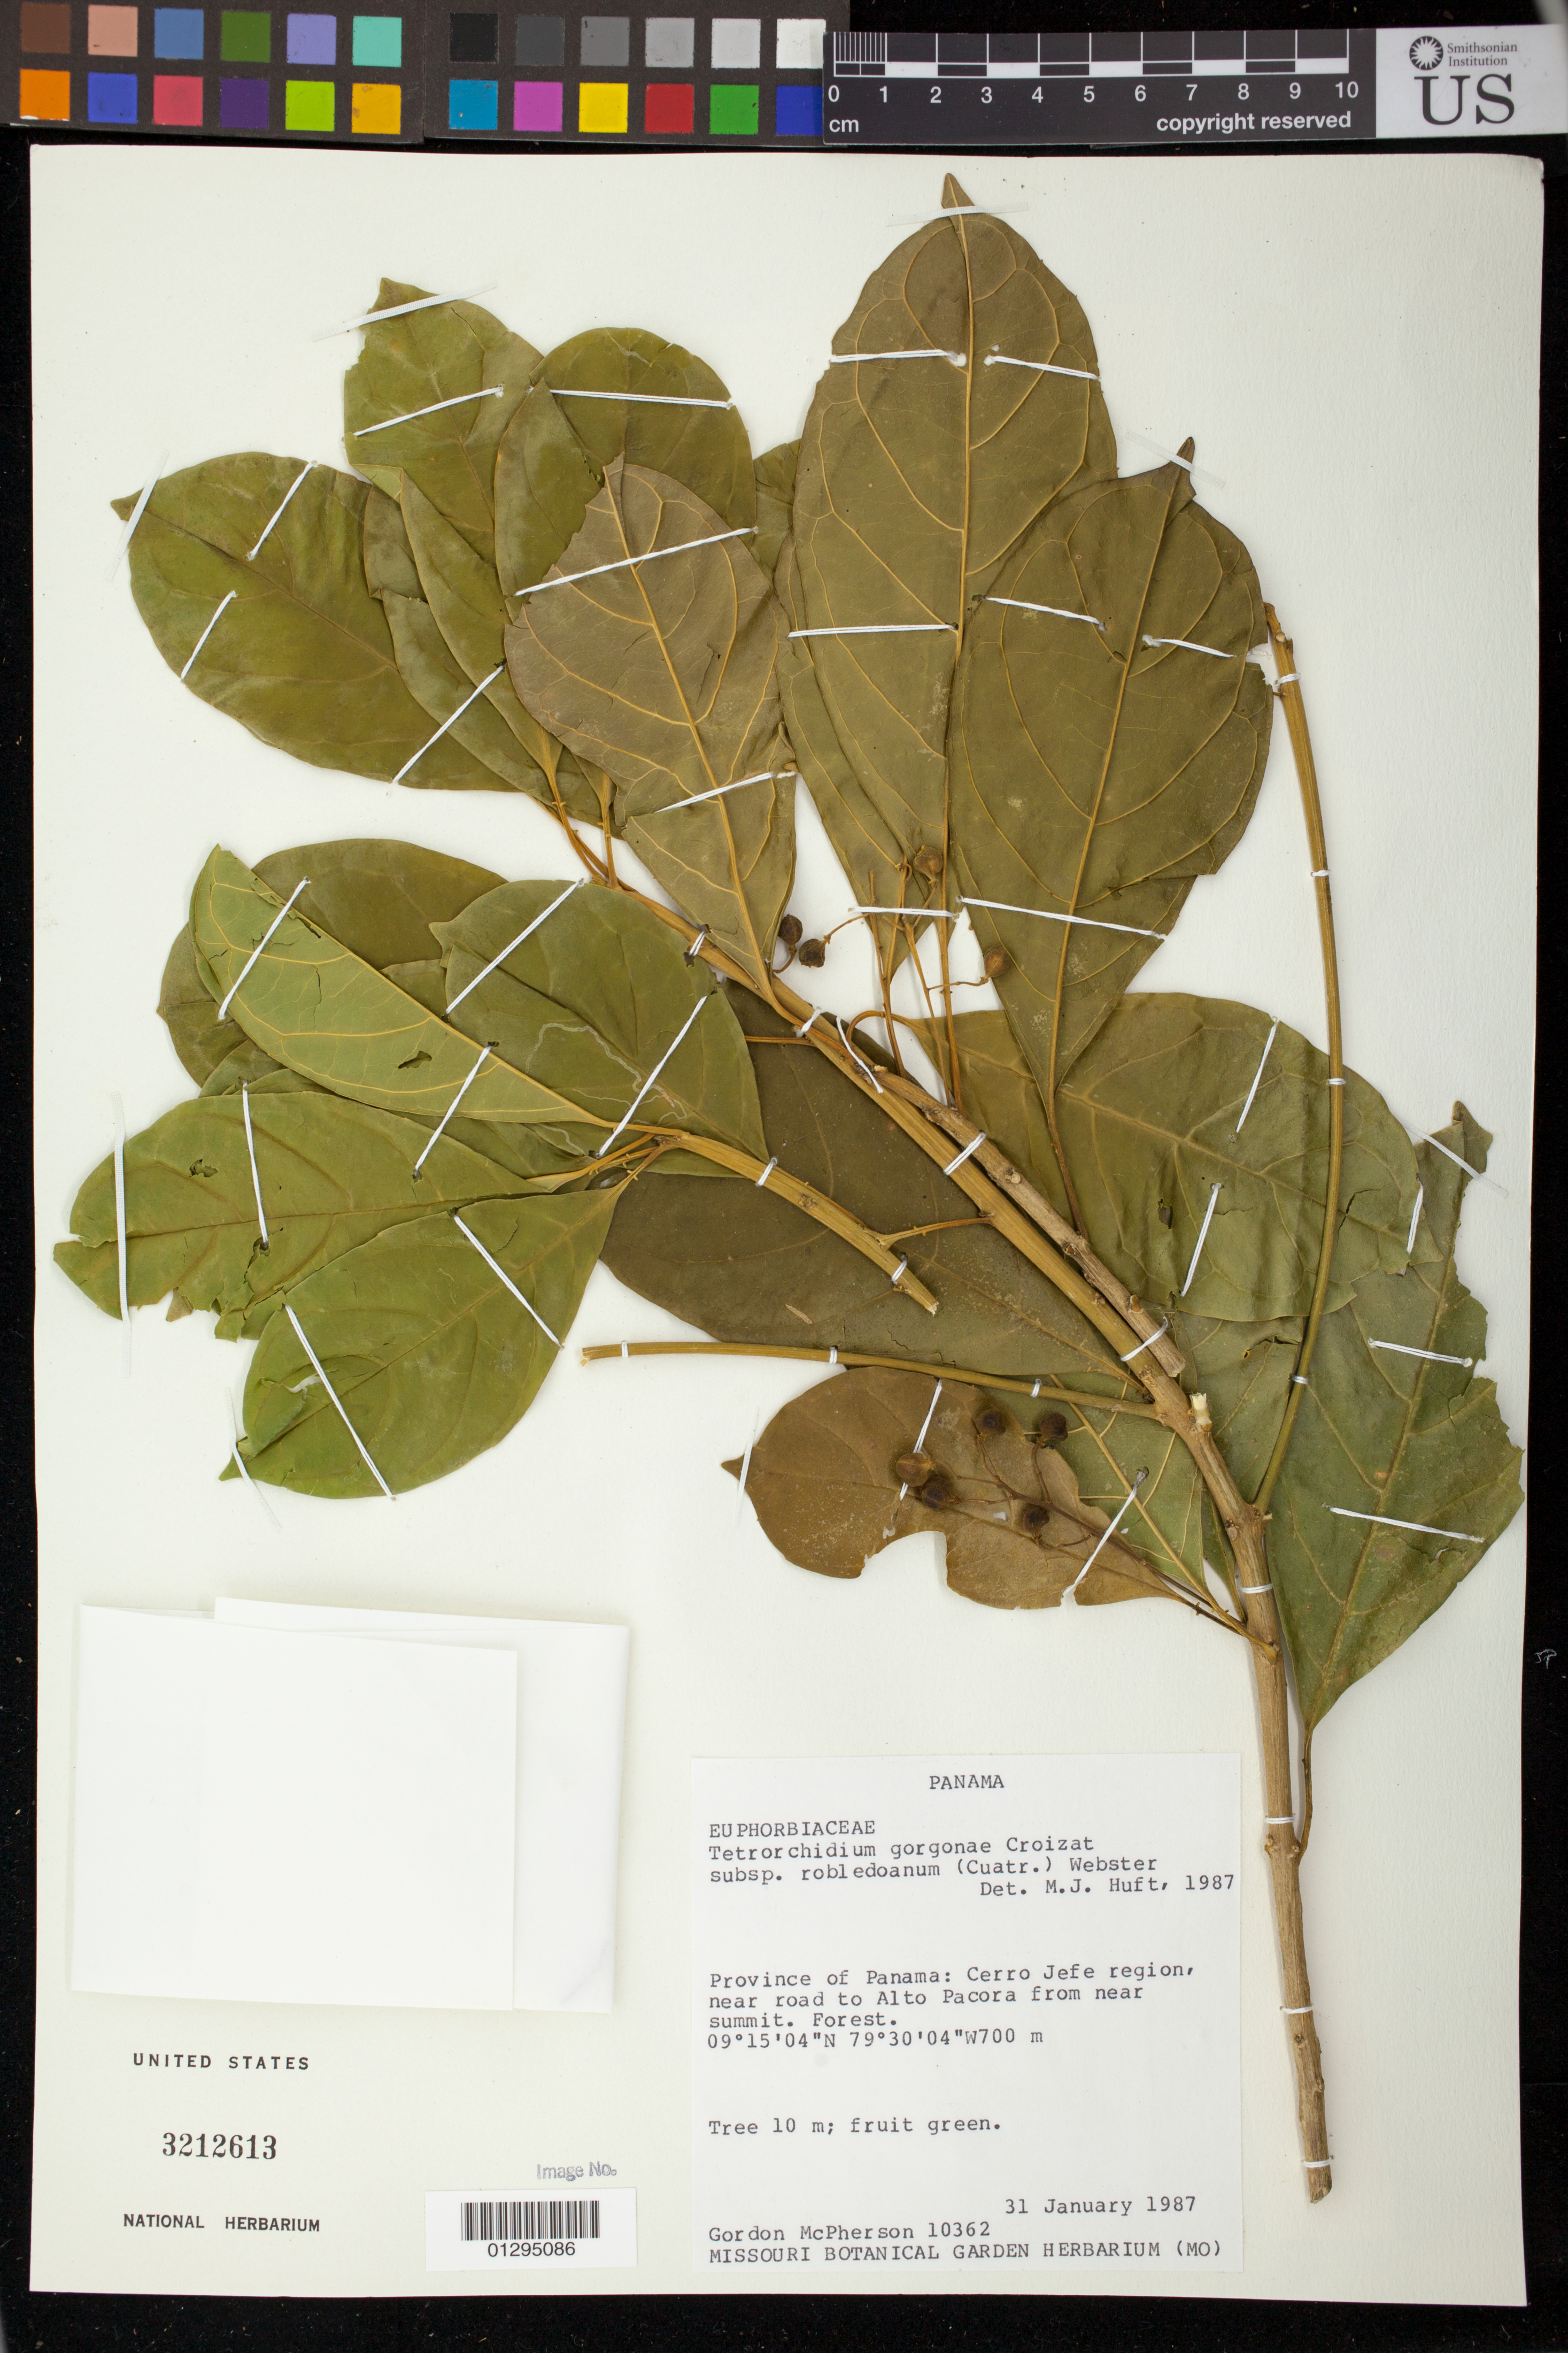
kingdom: Plantae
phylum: Tracheophyta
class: Magnoliopsida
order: Malpighiales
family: Euphorbiaceae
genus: Tetrorchidium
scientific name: Tetrorchidium gorgonae subsp. robledoanum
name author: (Cuatrec.) G.L. Webster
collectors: G. D. McPherson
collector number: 10362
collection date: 1987-01-31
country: Panama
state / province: Panamá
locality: Cerro Jefe region, near road to Alto Pacora from near summit.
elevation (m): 700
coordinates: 09°15'04"N, 79°30'04"W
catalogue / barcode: US 3212613